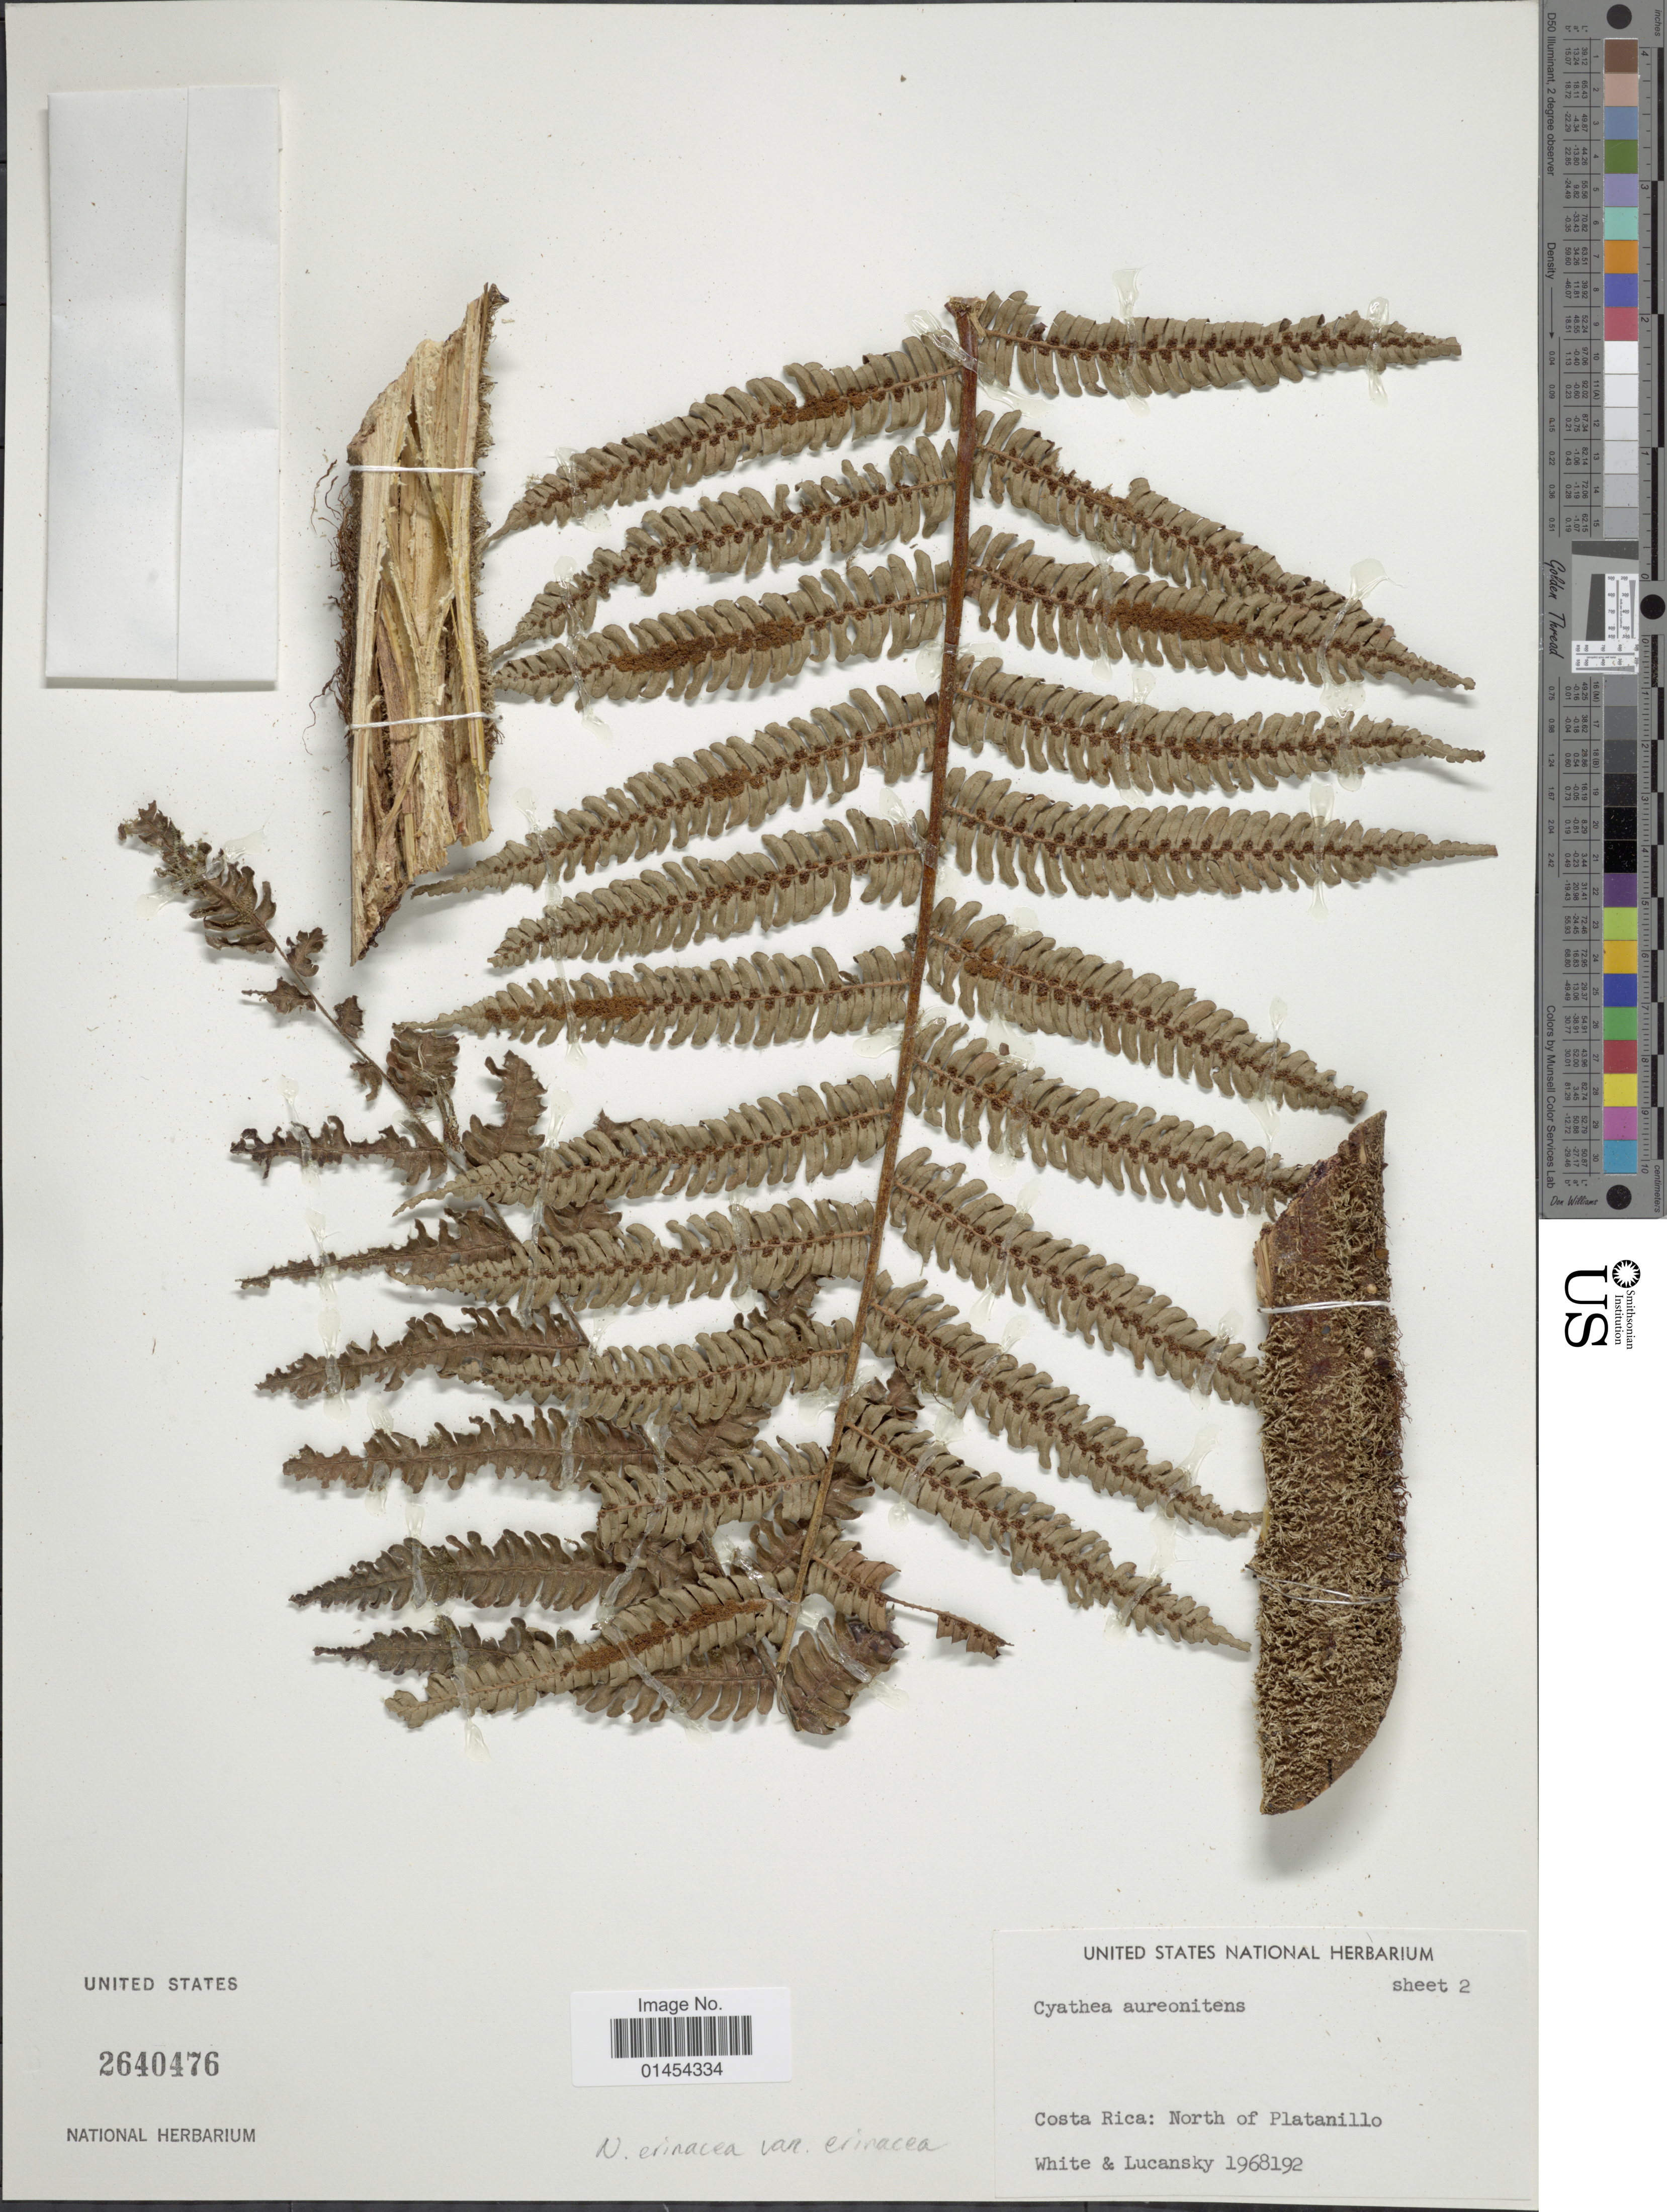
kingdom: Plantae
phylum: Tracheophyta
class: Polypodiopsida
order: Cyatheales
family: Cyatheaceae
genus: Alsophila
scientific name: Alsophila erinacea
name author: (H. Karst.) D.S. Conant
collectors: O. E. White & Lucansky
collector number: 1968192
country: Costa Rica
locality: North of Platanillo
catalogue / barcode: US 2640476